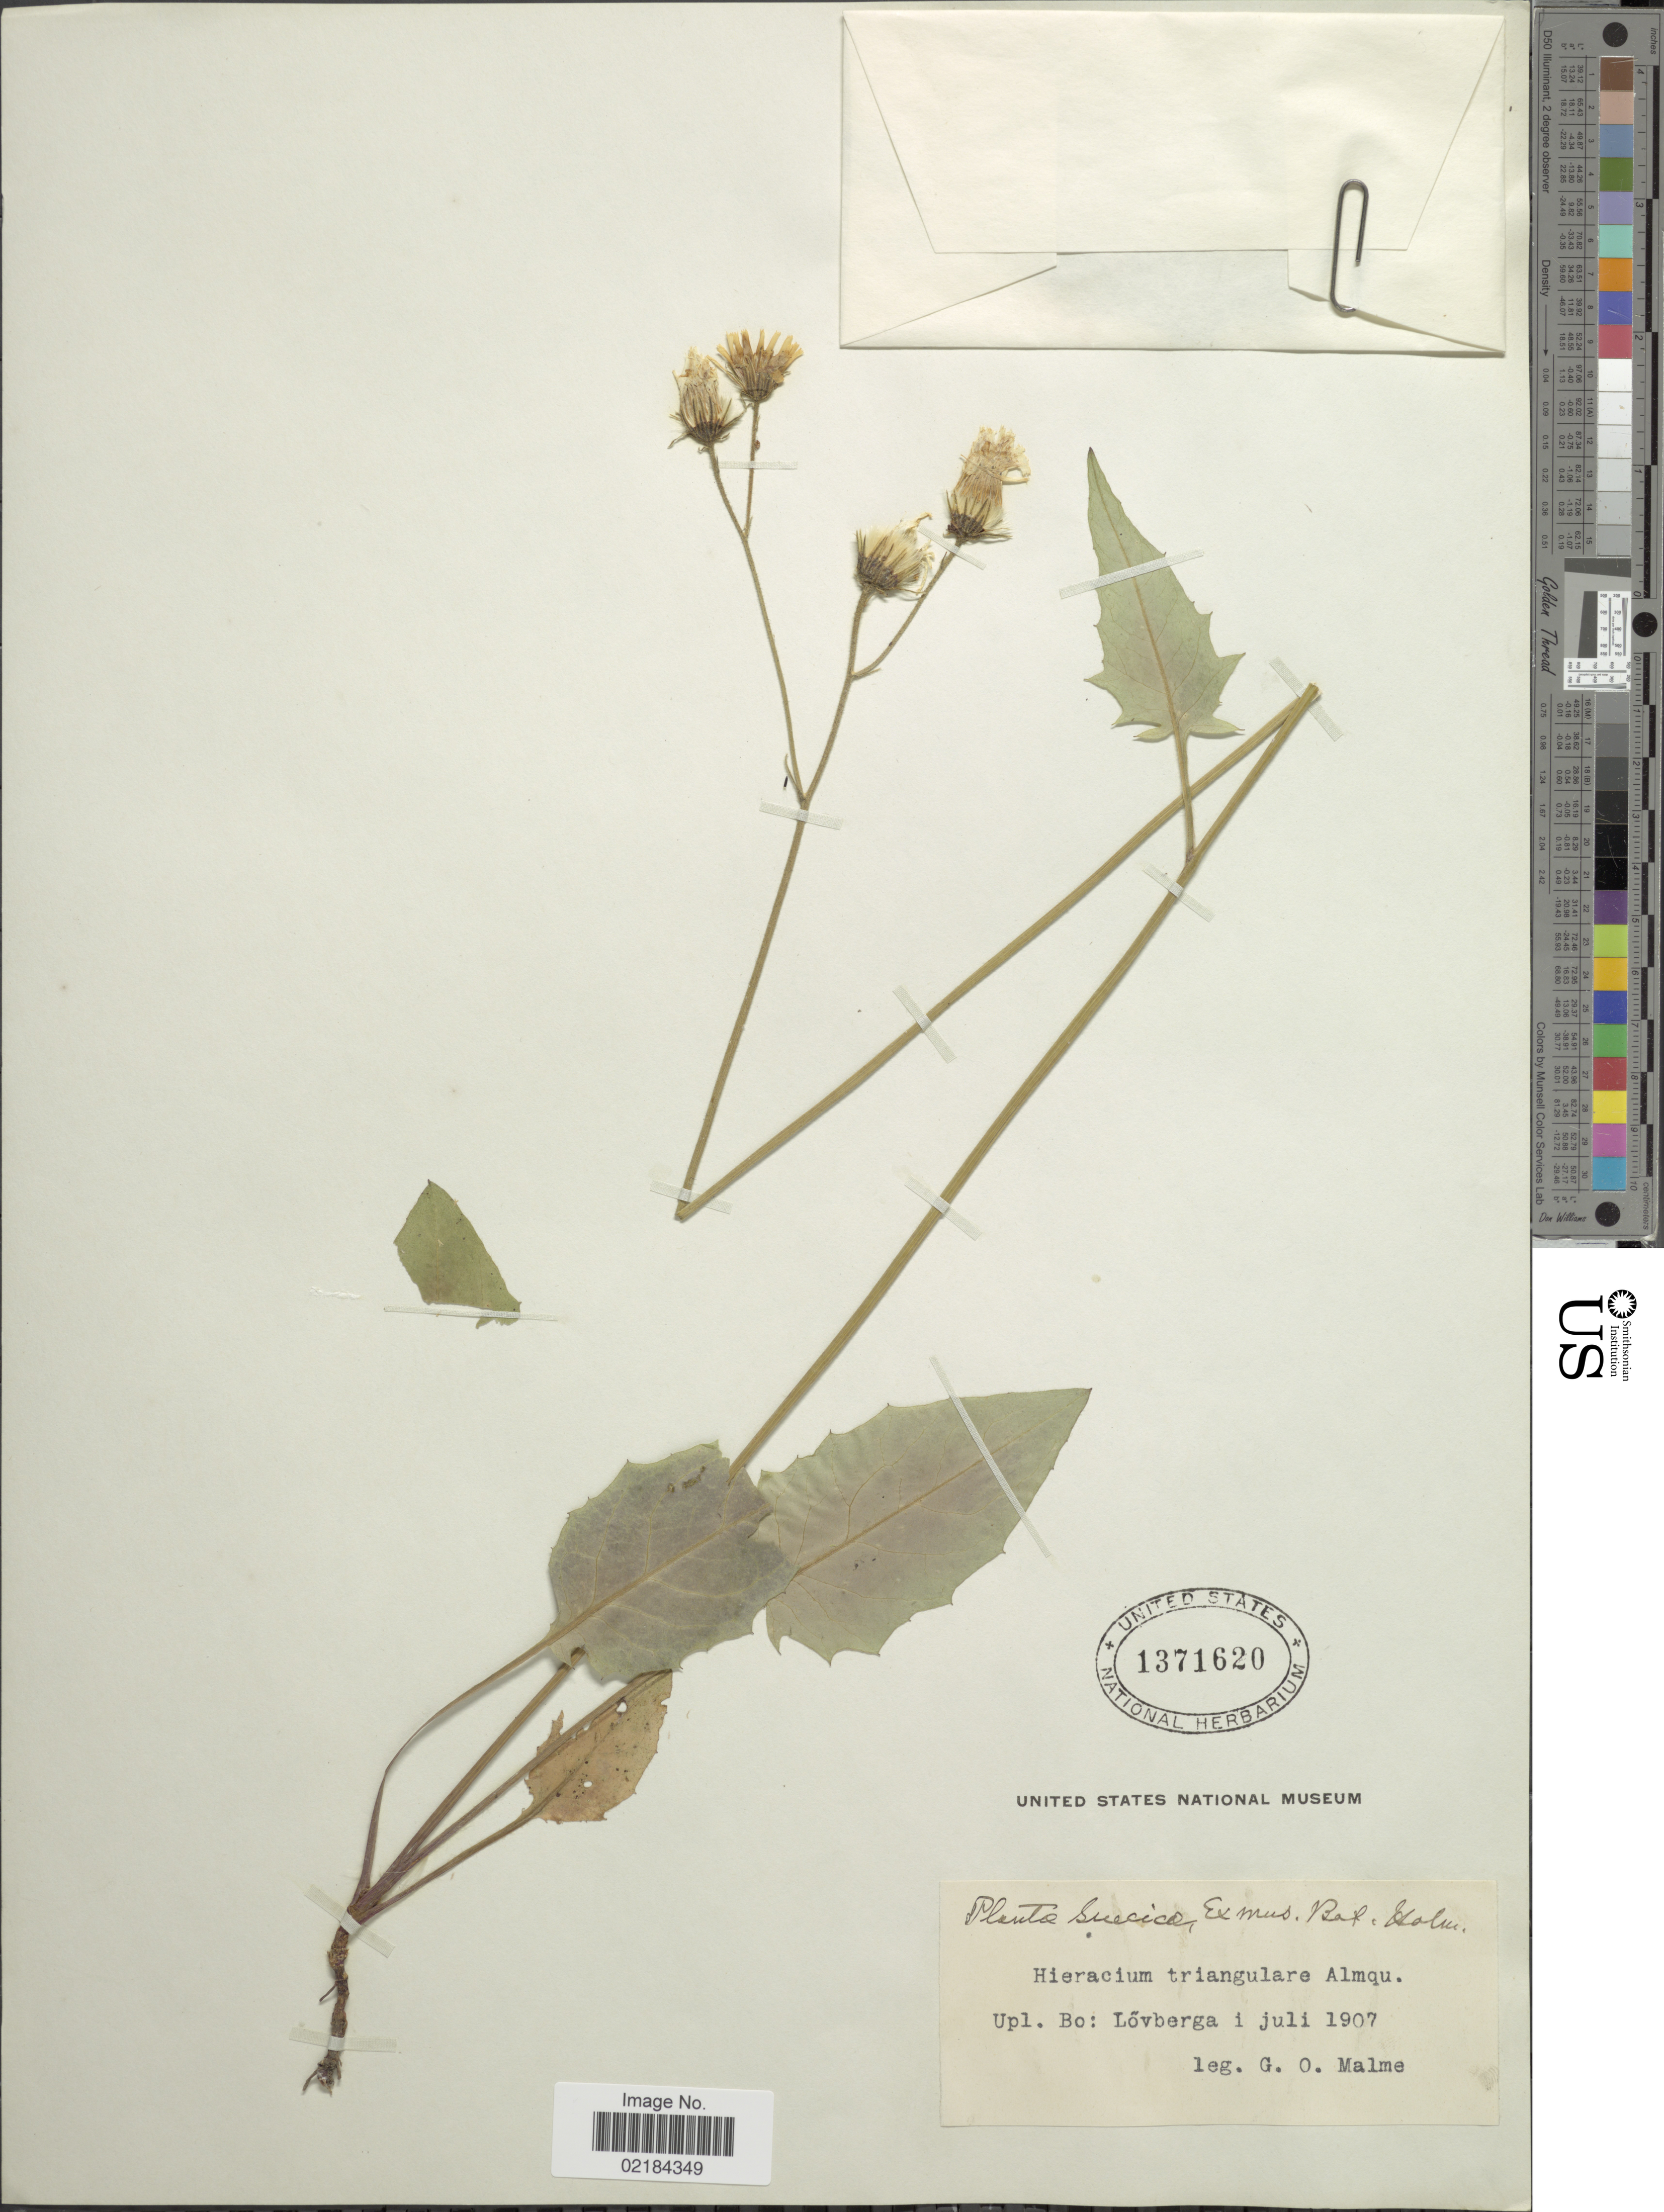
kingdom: Plantae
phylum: Tracheophyta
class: Magnoliopsida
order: Asterales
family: Asteraceae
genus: Hieracium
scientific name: Hieracium triangulare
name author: (Almquist) Norrlin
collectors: G. O. A. Malme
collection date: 1907-07-01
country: Sweden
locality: Suecia. Upl. Bo; Lovberga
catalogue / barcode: US 1371620